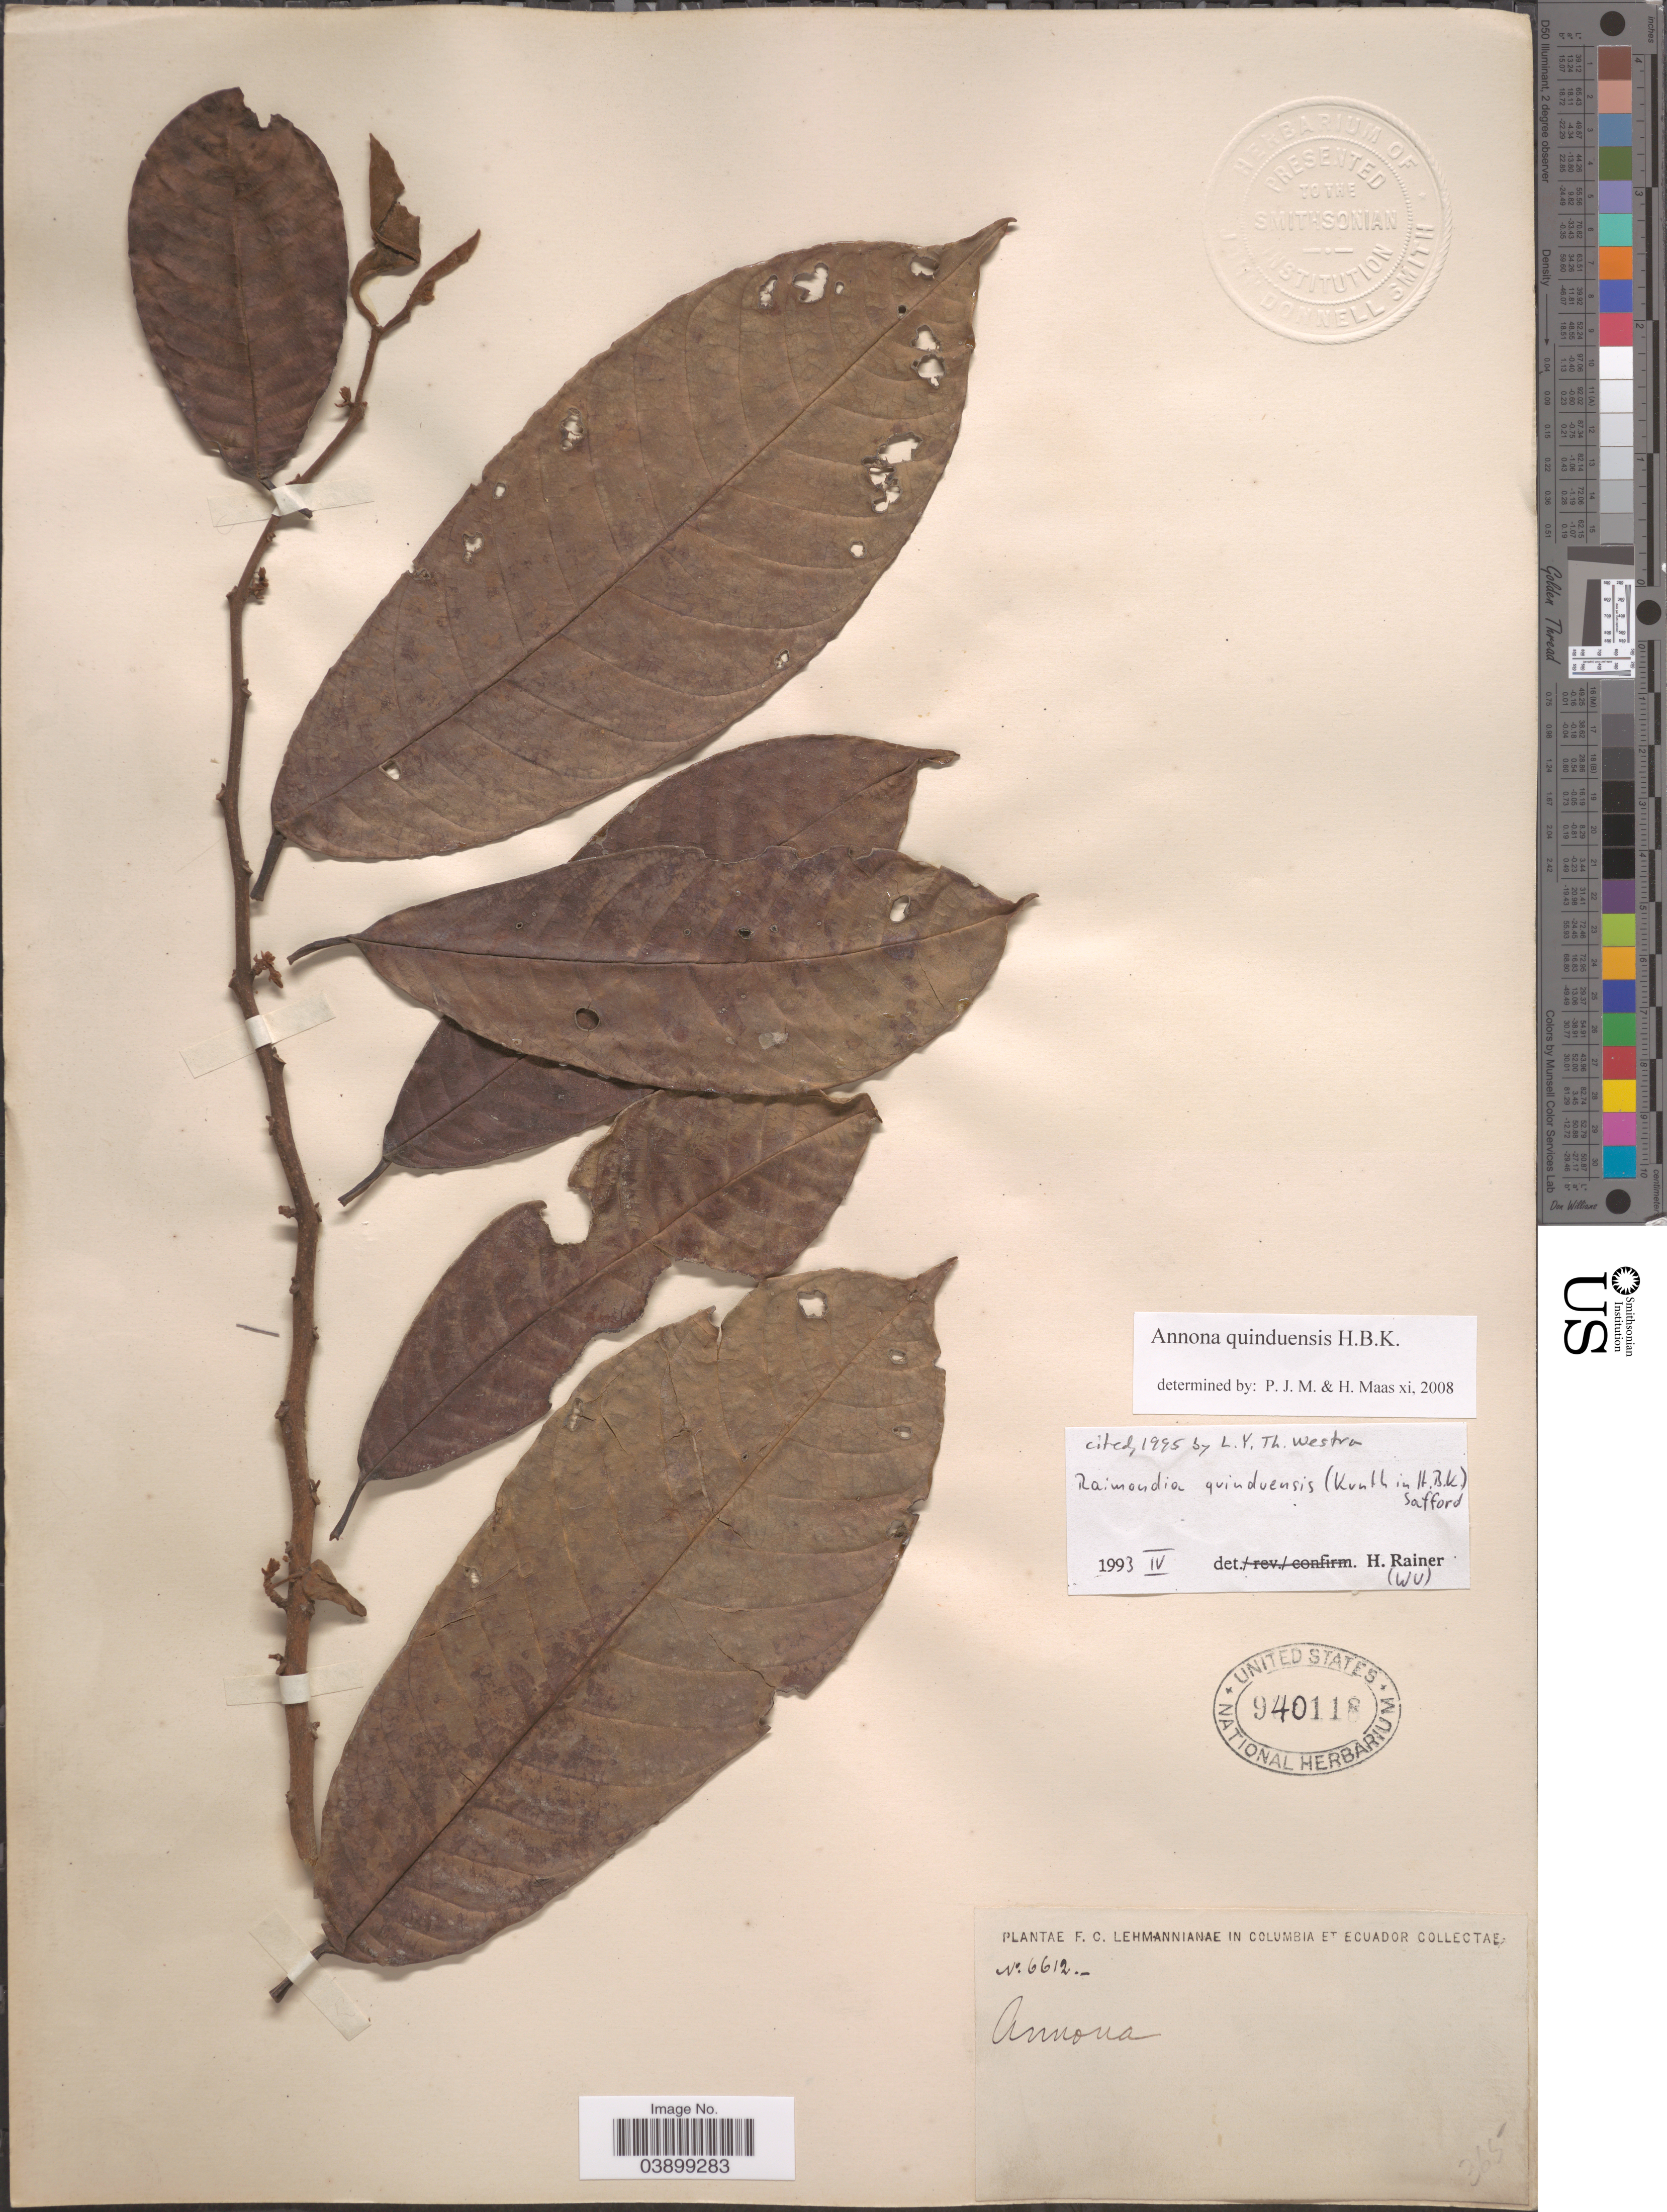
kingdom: Plantae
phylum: Tracheophyta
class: Magnoliopsida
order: Magnoliales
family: Annonaceae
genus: Annona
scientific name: Annona quinduensis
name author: Kunth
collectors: F. C. Lehmann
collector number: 6612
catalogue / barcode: US 940118